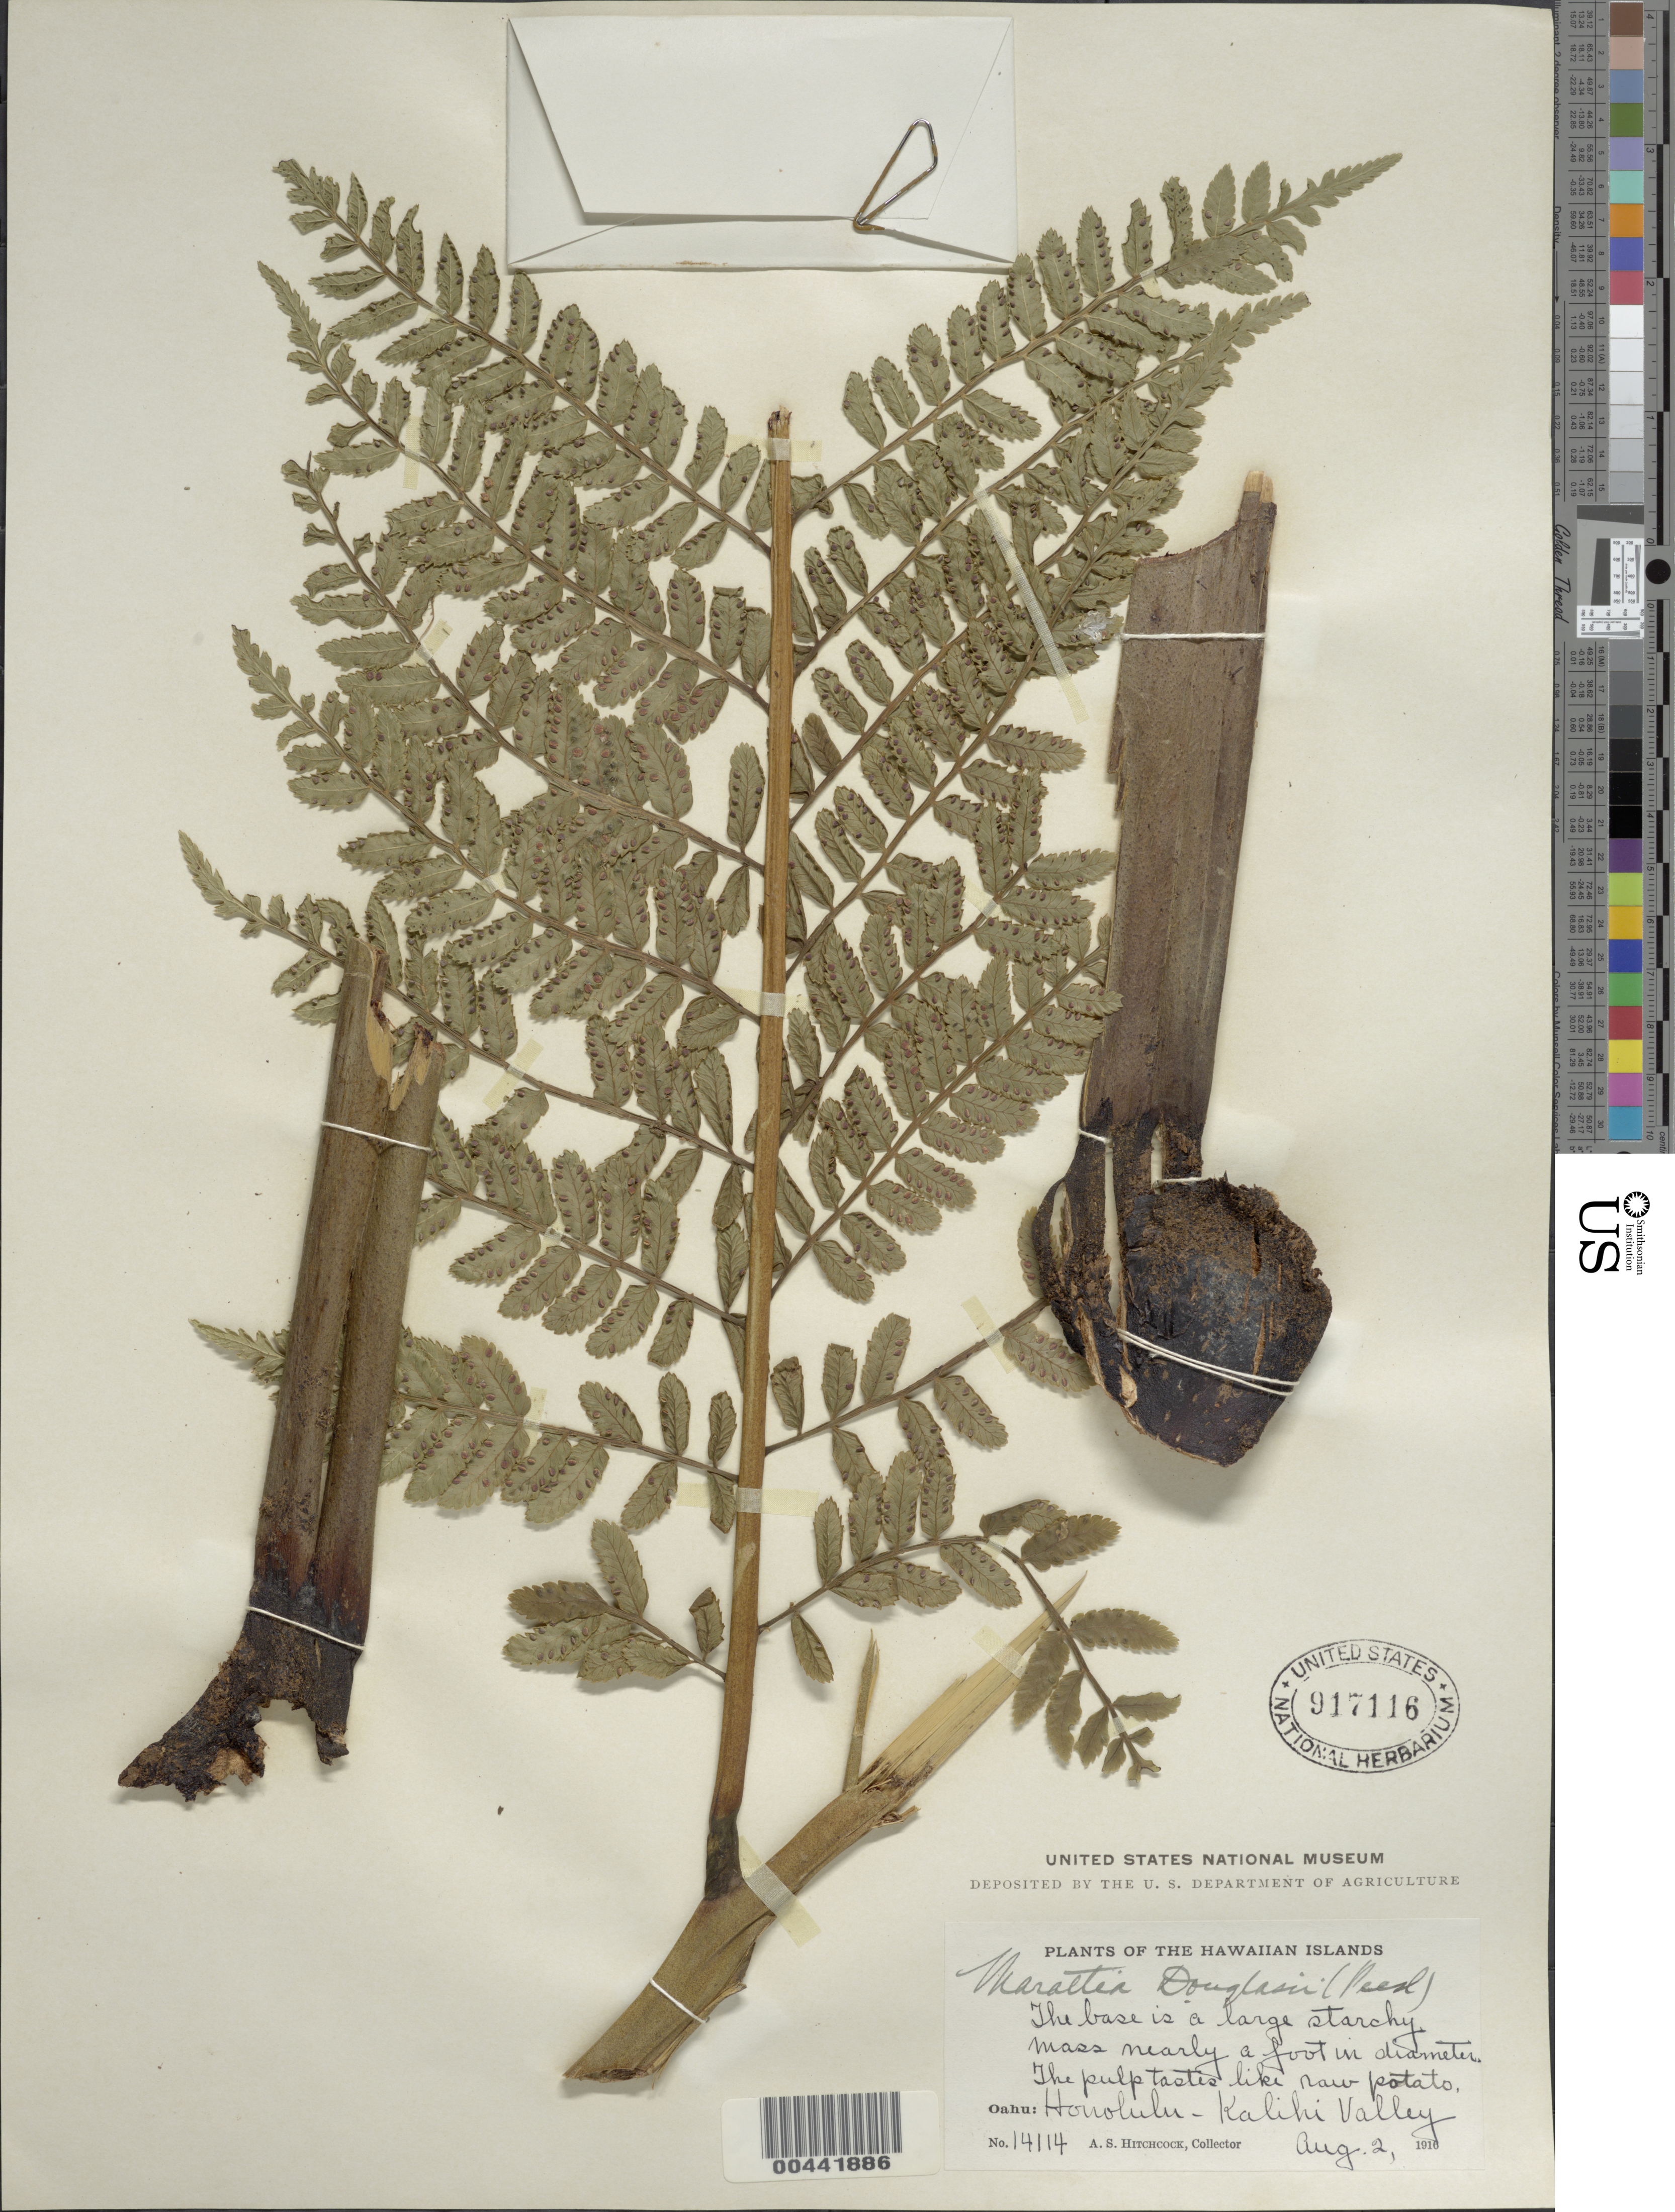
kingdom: Plantae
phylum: Tracheophyta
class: Polypodiopsida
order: Marattiales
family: Marattiaceae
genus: Marattia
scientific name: Marattia douglasii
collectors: A. S. Hitchcock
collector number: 14114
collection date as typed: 2 Aug 1916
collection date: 1916-08-02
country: United States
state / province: Hawaii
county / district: Honolulu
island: Oahu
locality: Honolulu - Kalihi Valley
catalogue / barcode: US 917116